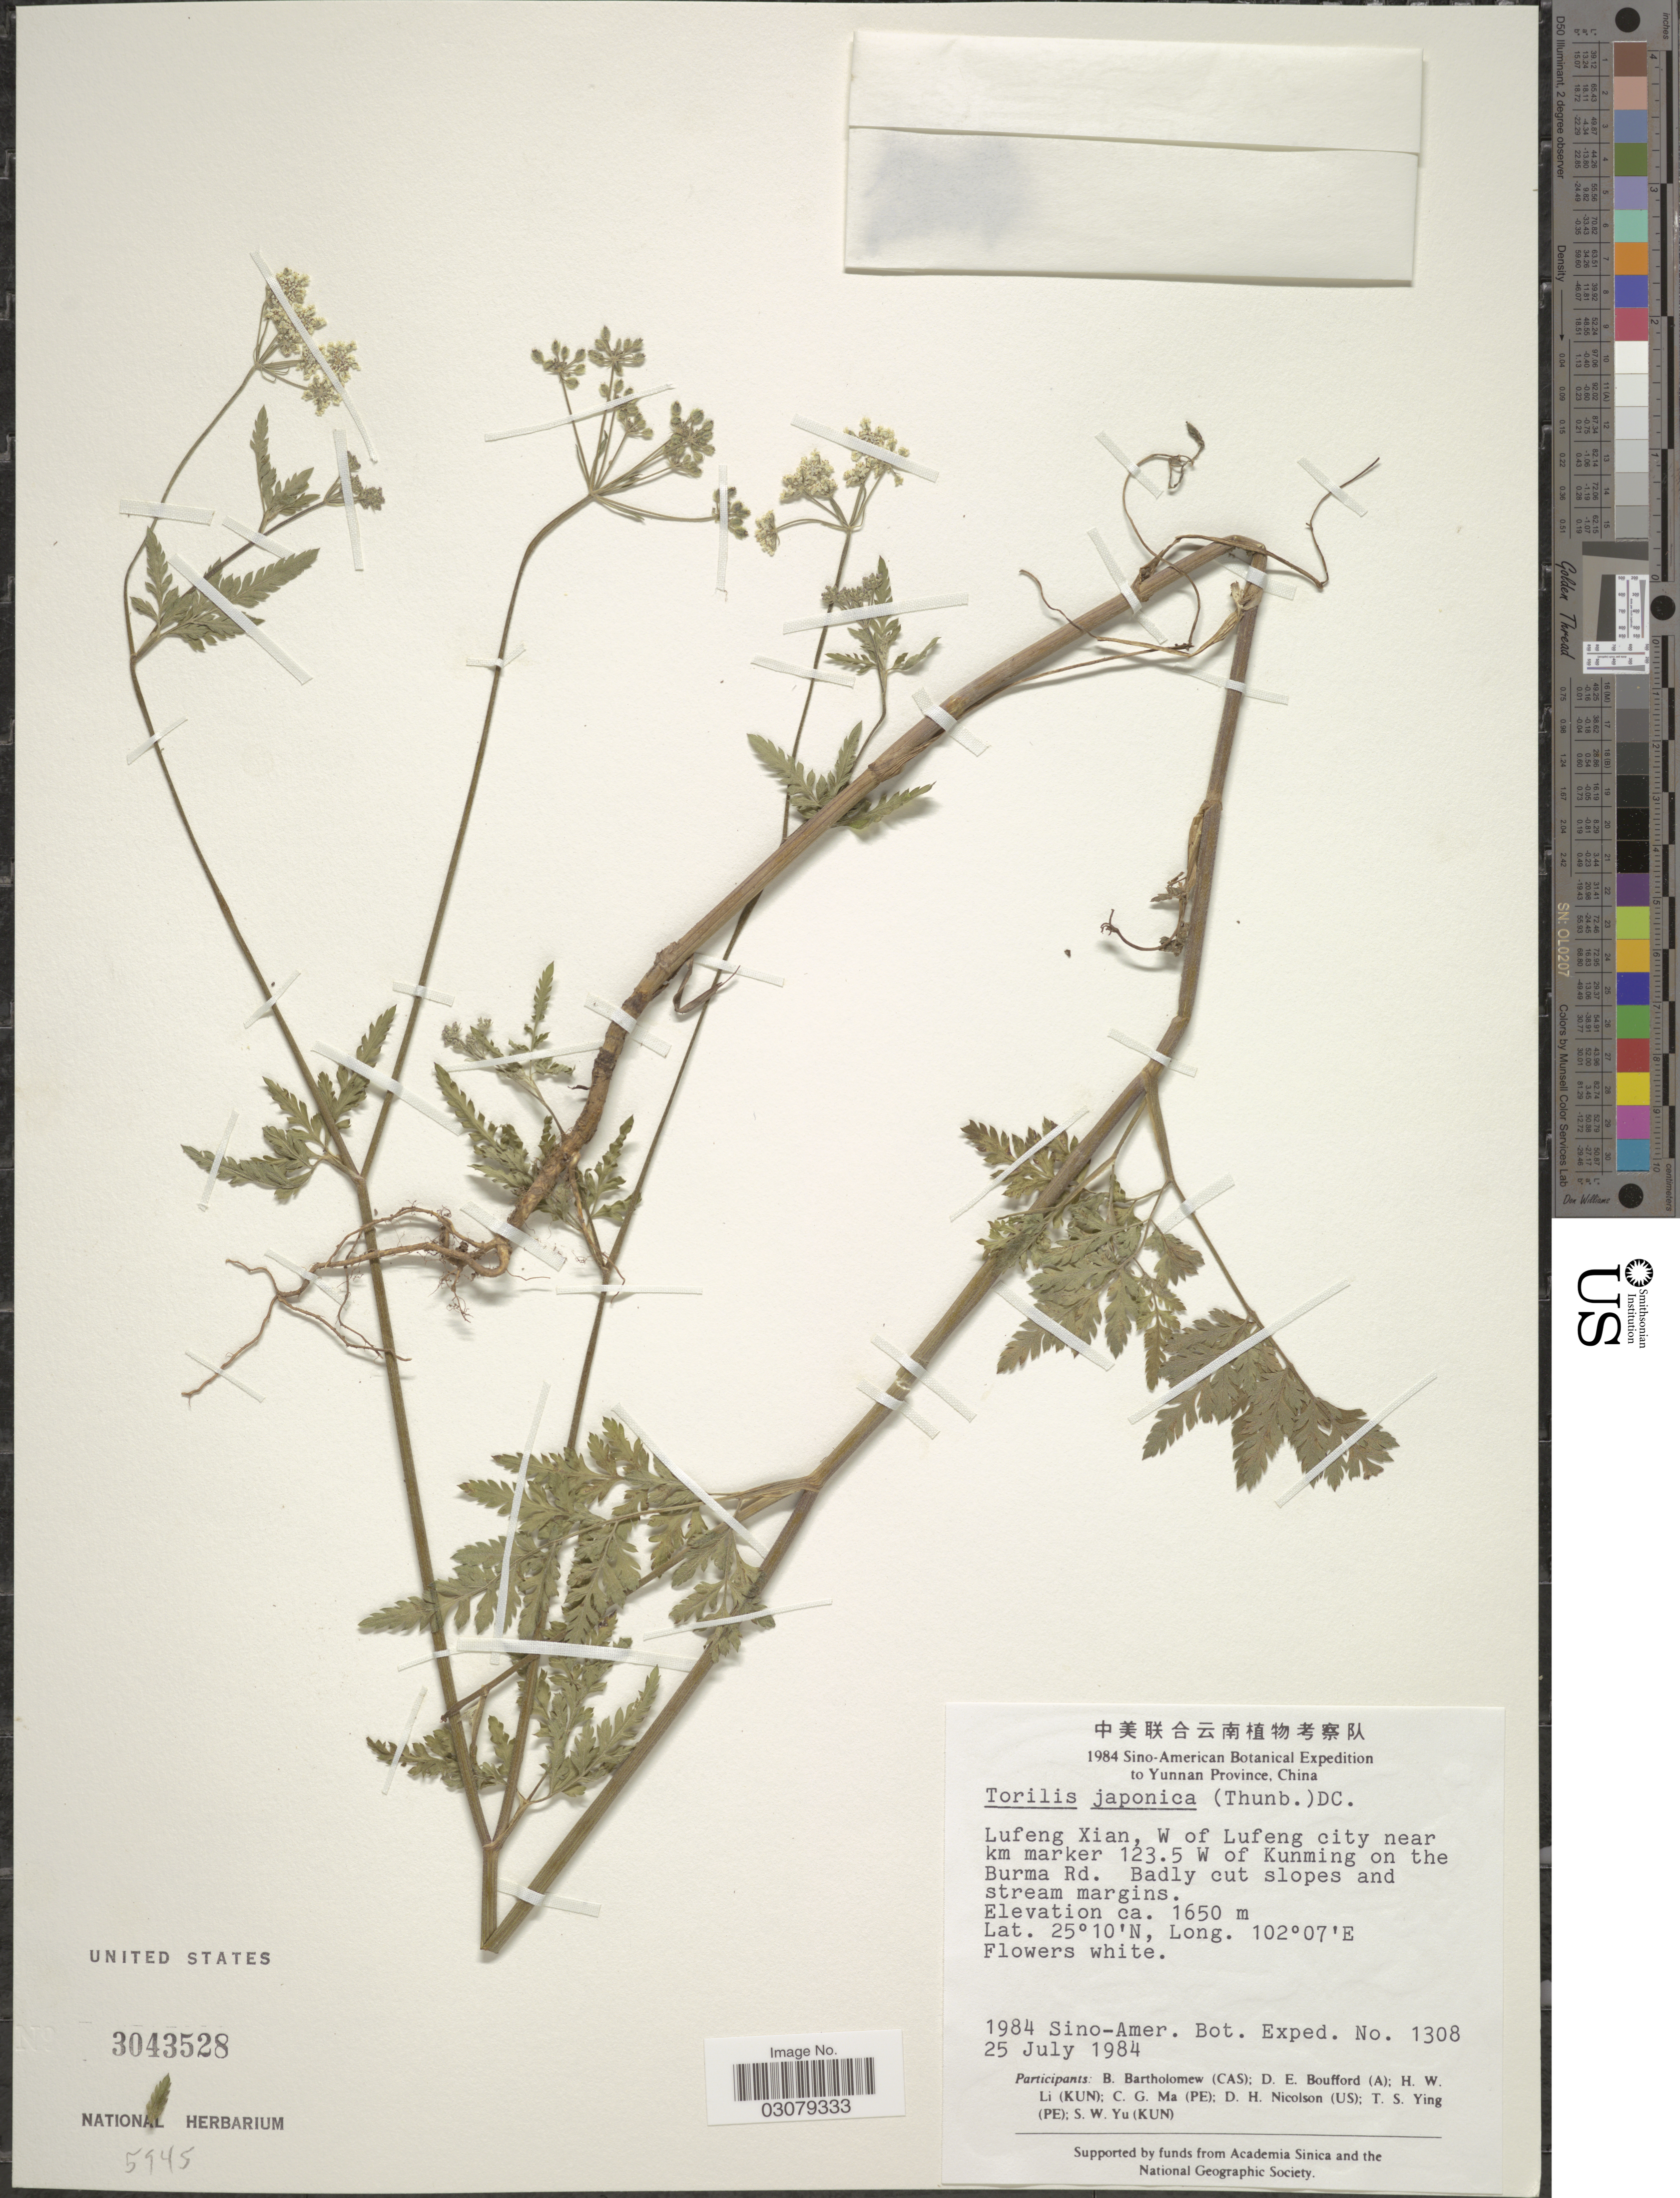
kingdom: Plantae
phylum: Tracheophyta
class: Magnoliopsida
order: Apiales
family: Apiaceae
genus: Torilis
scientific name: Torilis japonica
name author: (Houtt.) DC.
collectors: Sino-Amer. Bot. Exped. 1984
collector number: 1308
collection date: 1984-07-25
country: China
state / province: Yunnan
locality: Lufeng Xian, W of Lufeng city near km marker 123.5 W of Kunming on the Burma Rd.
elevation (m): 1650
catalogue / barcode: US 3043528